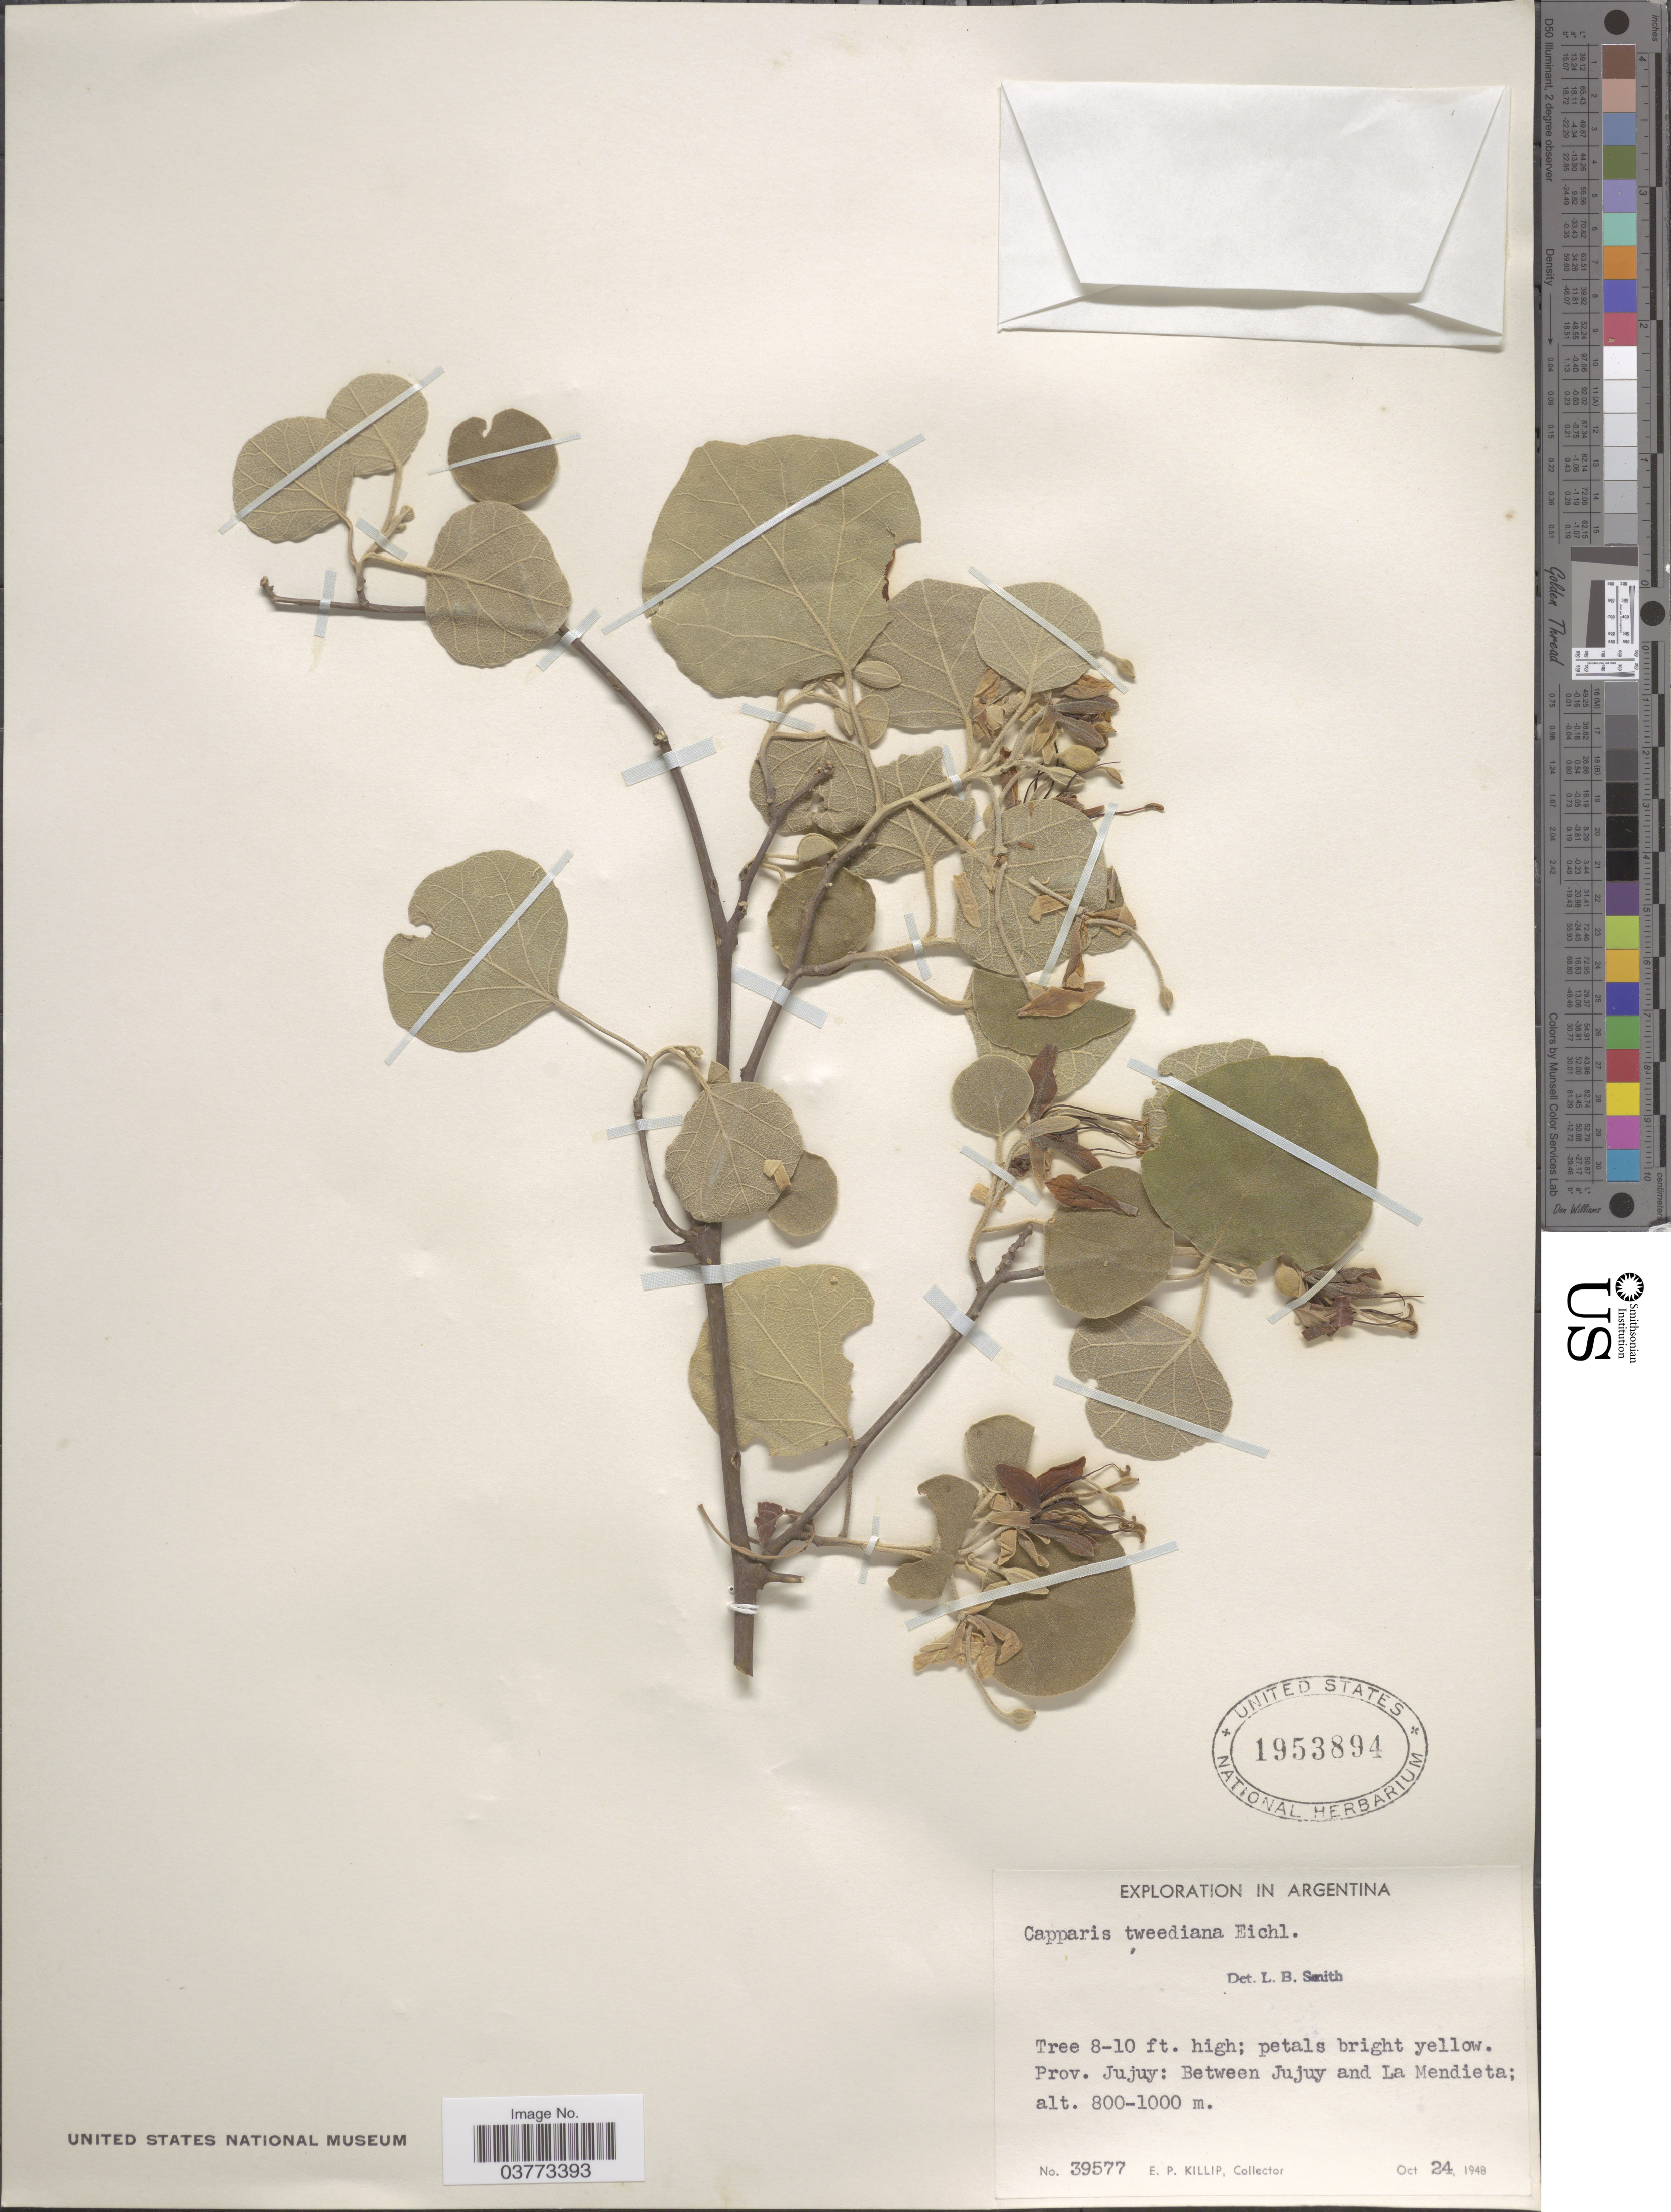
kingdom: Plantae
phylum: Tracheophyta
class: Magnoliopsida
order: Brassicales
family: Capparaceae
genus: Capparicordis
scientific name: Capparicordis tweediana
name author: (Eichler) Iltis & Cornejo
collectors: E. P. Killip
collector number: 39577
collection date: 1948-10-24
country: Argentina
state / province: Jujuy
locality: Between Jujuy and La Mendieta.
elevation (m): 800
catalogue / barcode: US 1953894